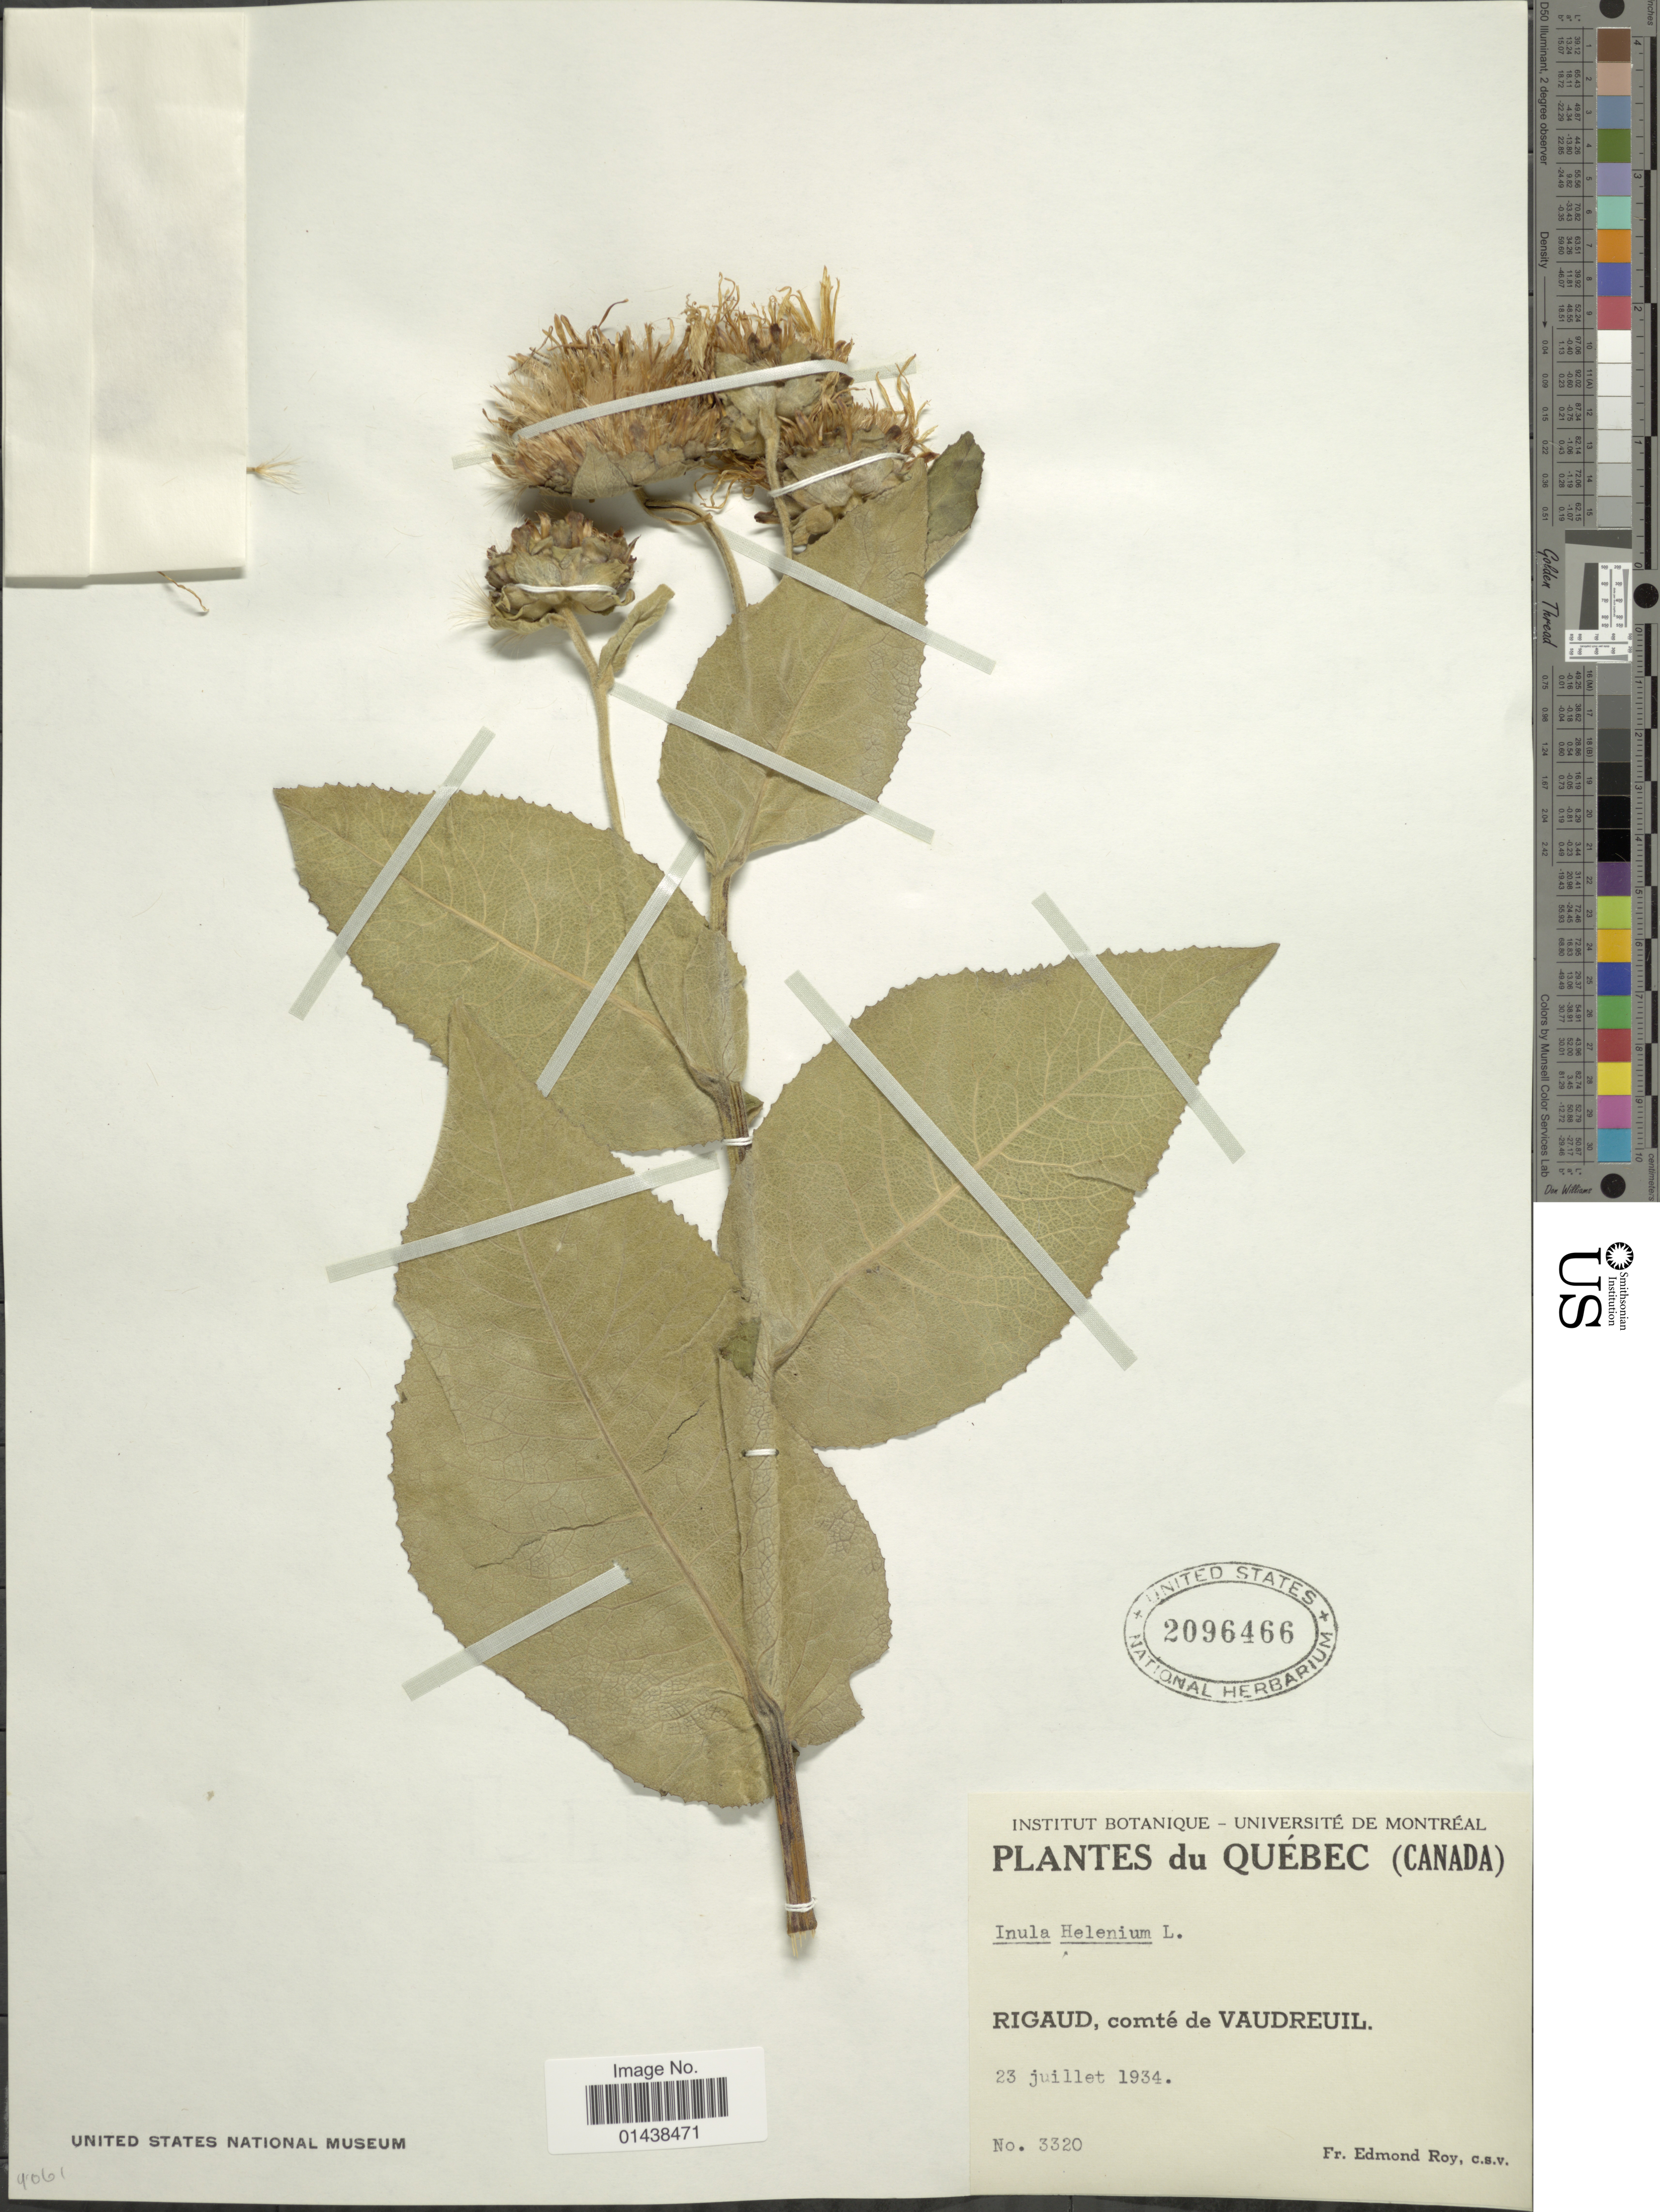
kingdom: Plantae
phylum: Tracheophyta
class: Magnoliopsida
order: Asterales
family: Asteraceae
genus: Inula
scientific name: Inula helenium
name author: L.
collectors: E. Roy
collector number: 3320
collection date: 1934-07-23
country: Canada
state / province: Quebec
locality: Rigaud, comte de Vaudreuil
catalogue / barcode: US 2096466